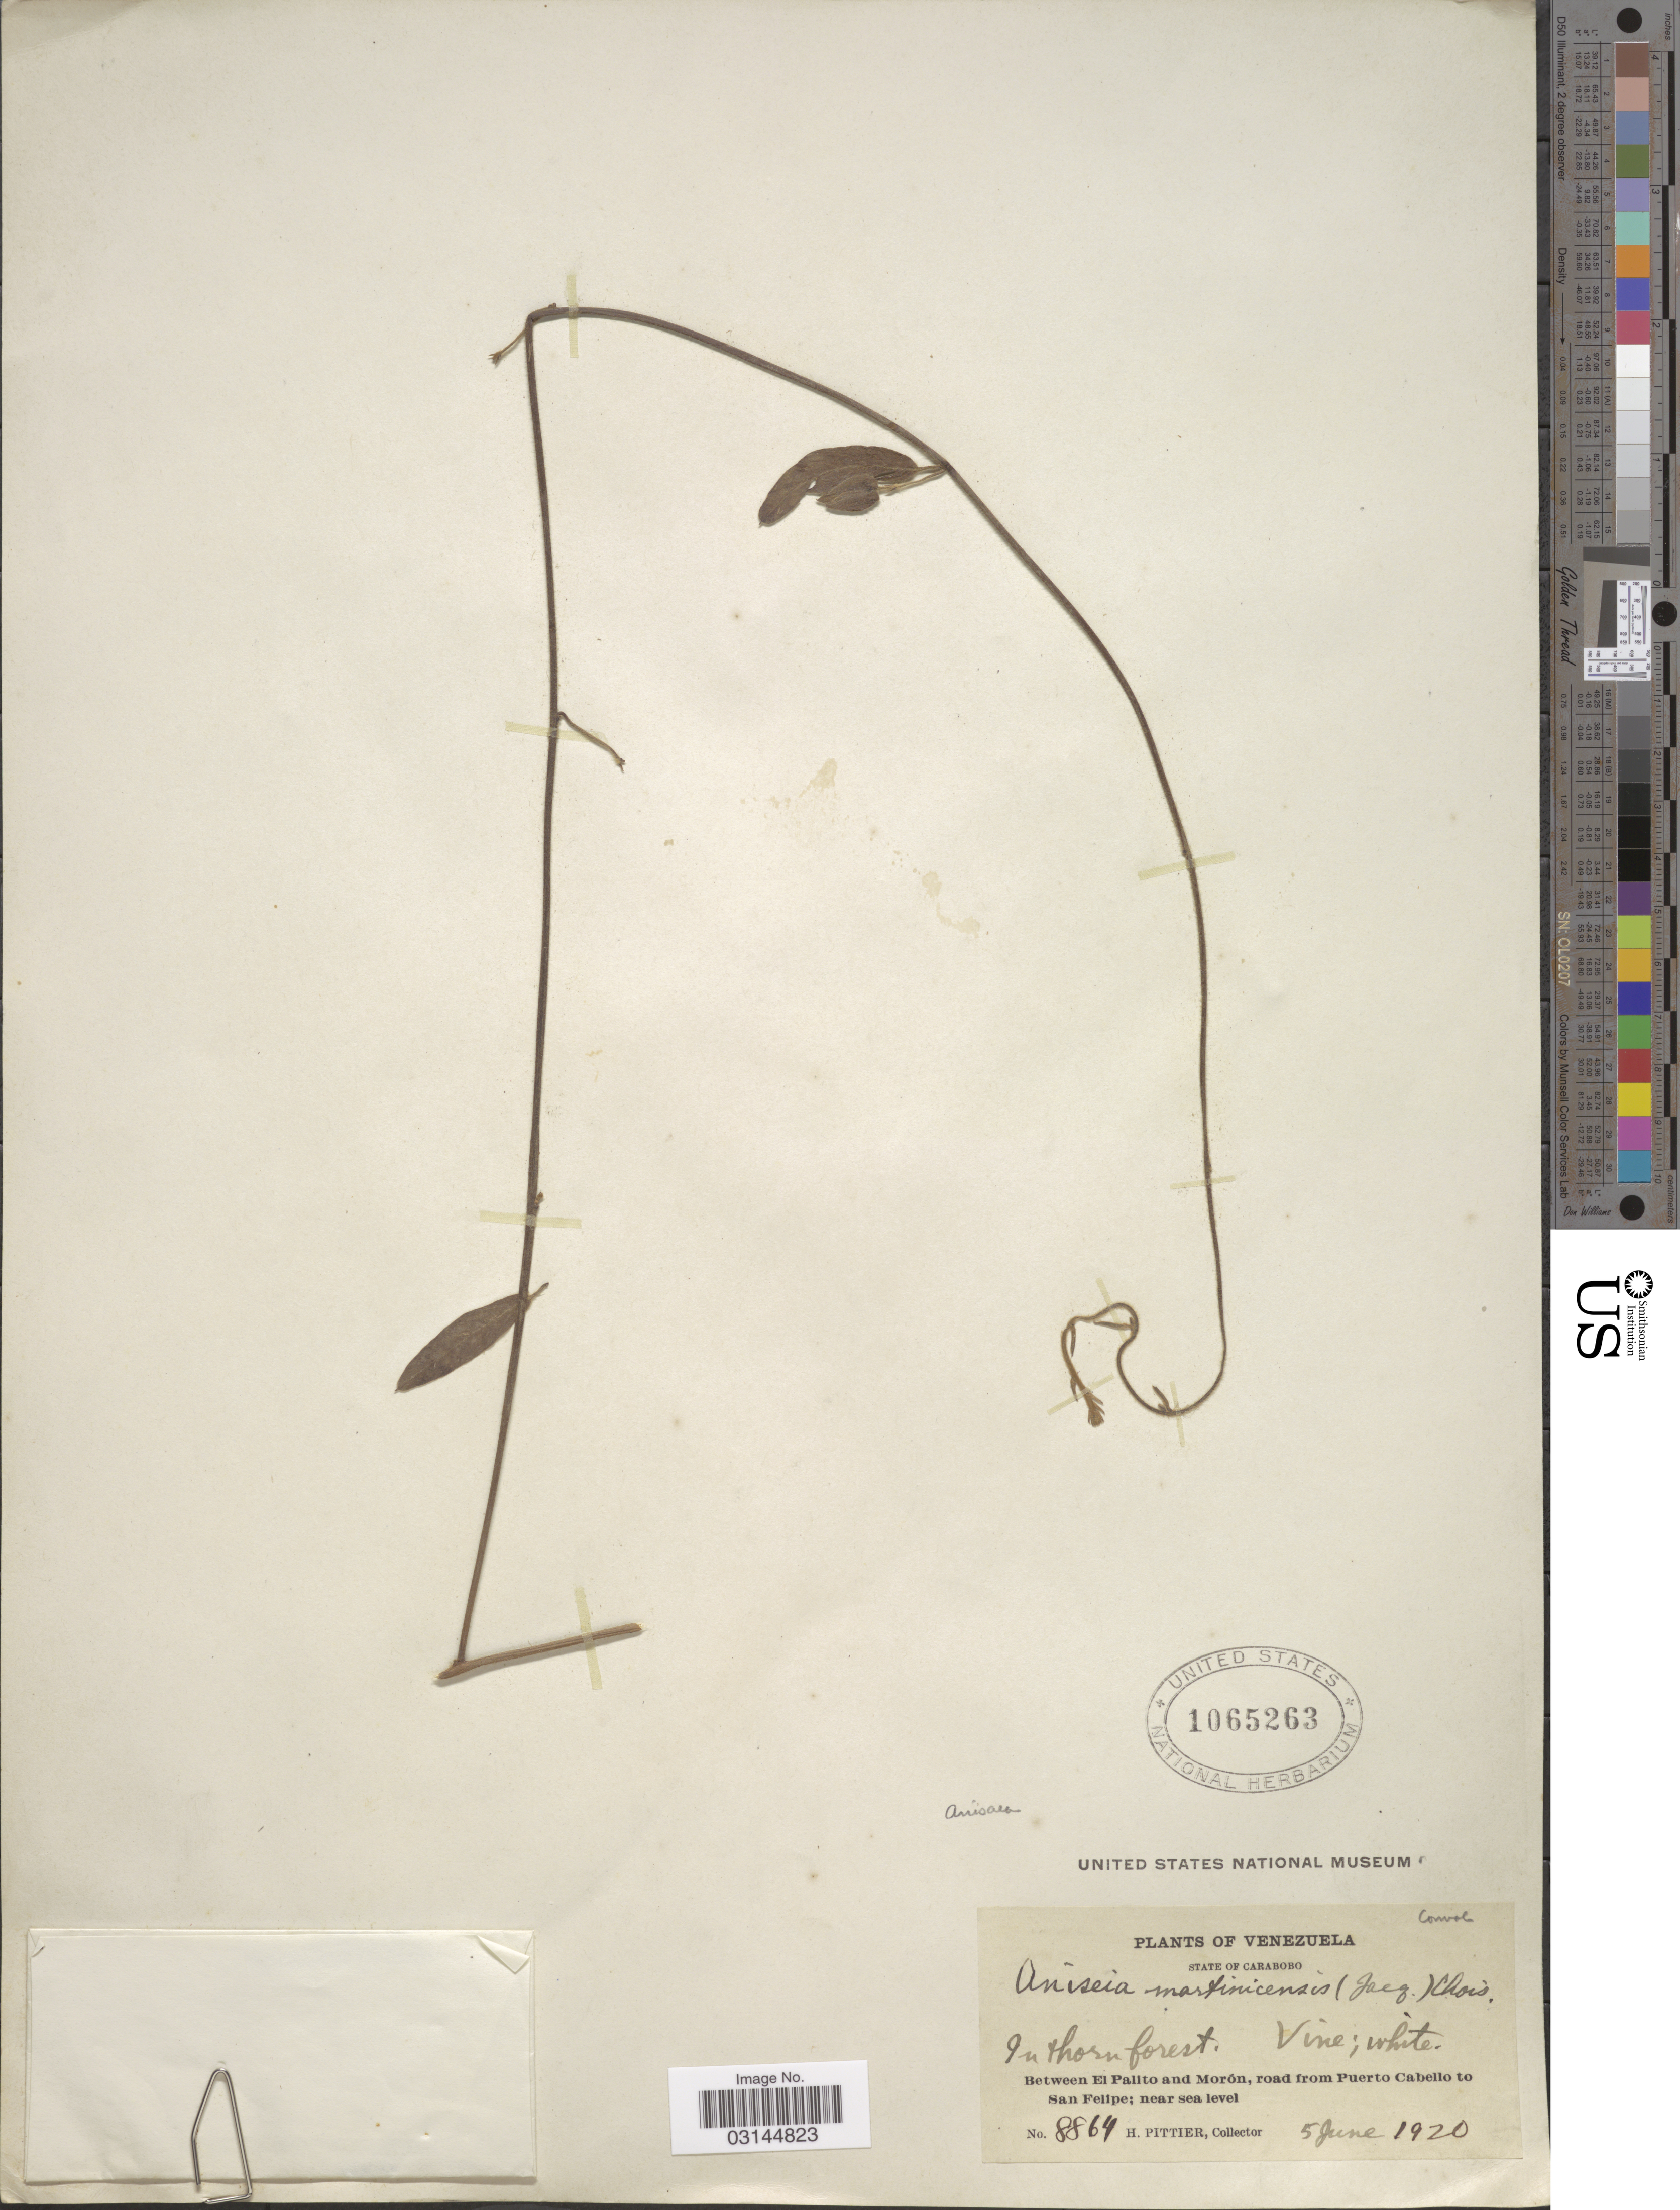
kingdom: Plantae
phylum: Tracheophyta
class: Magnoliopsida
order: Solanales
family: Convolvulaceae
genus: Aniseia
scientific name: Aniseia martinicensis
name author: (Jacq.) Choisy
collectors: H. F. Pittier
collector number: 8864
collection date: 1920-06-05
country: Venezuela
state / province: Carabobo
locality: Between El Palito and Morón, road from Puerto Cabello to San Felipe.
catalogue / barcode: US 1065263